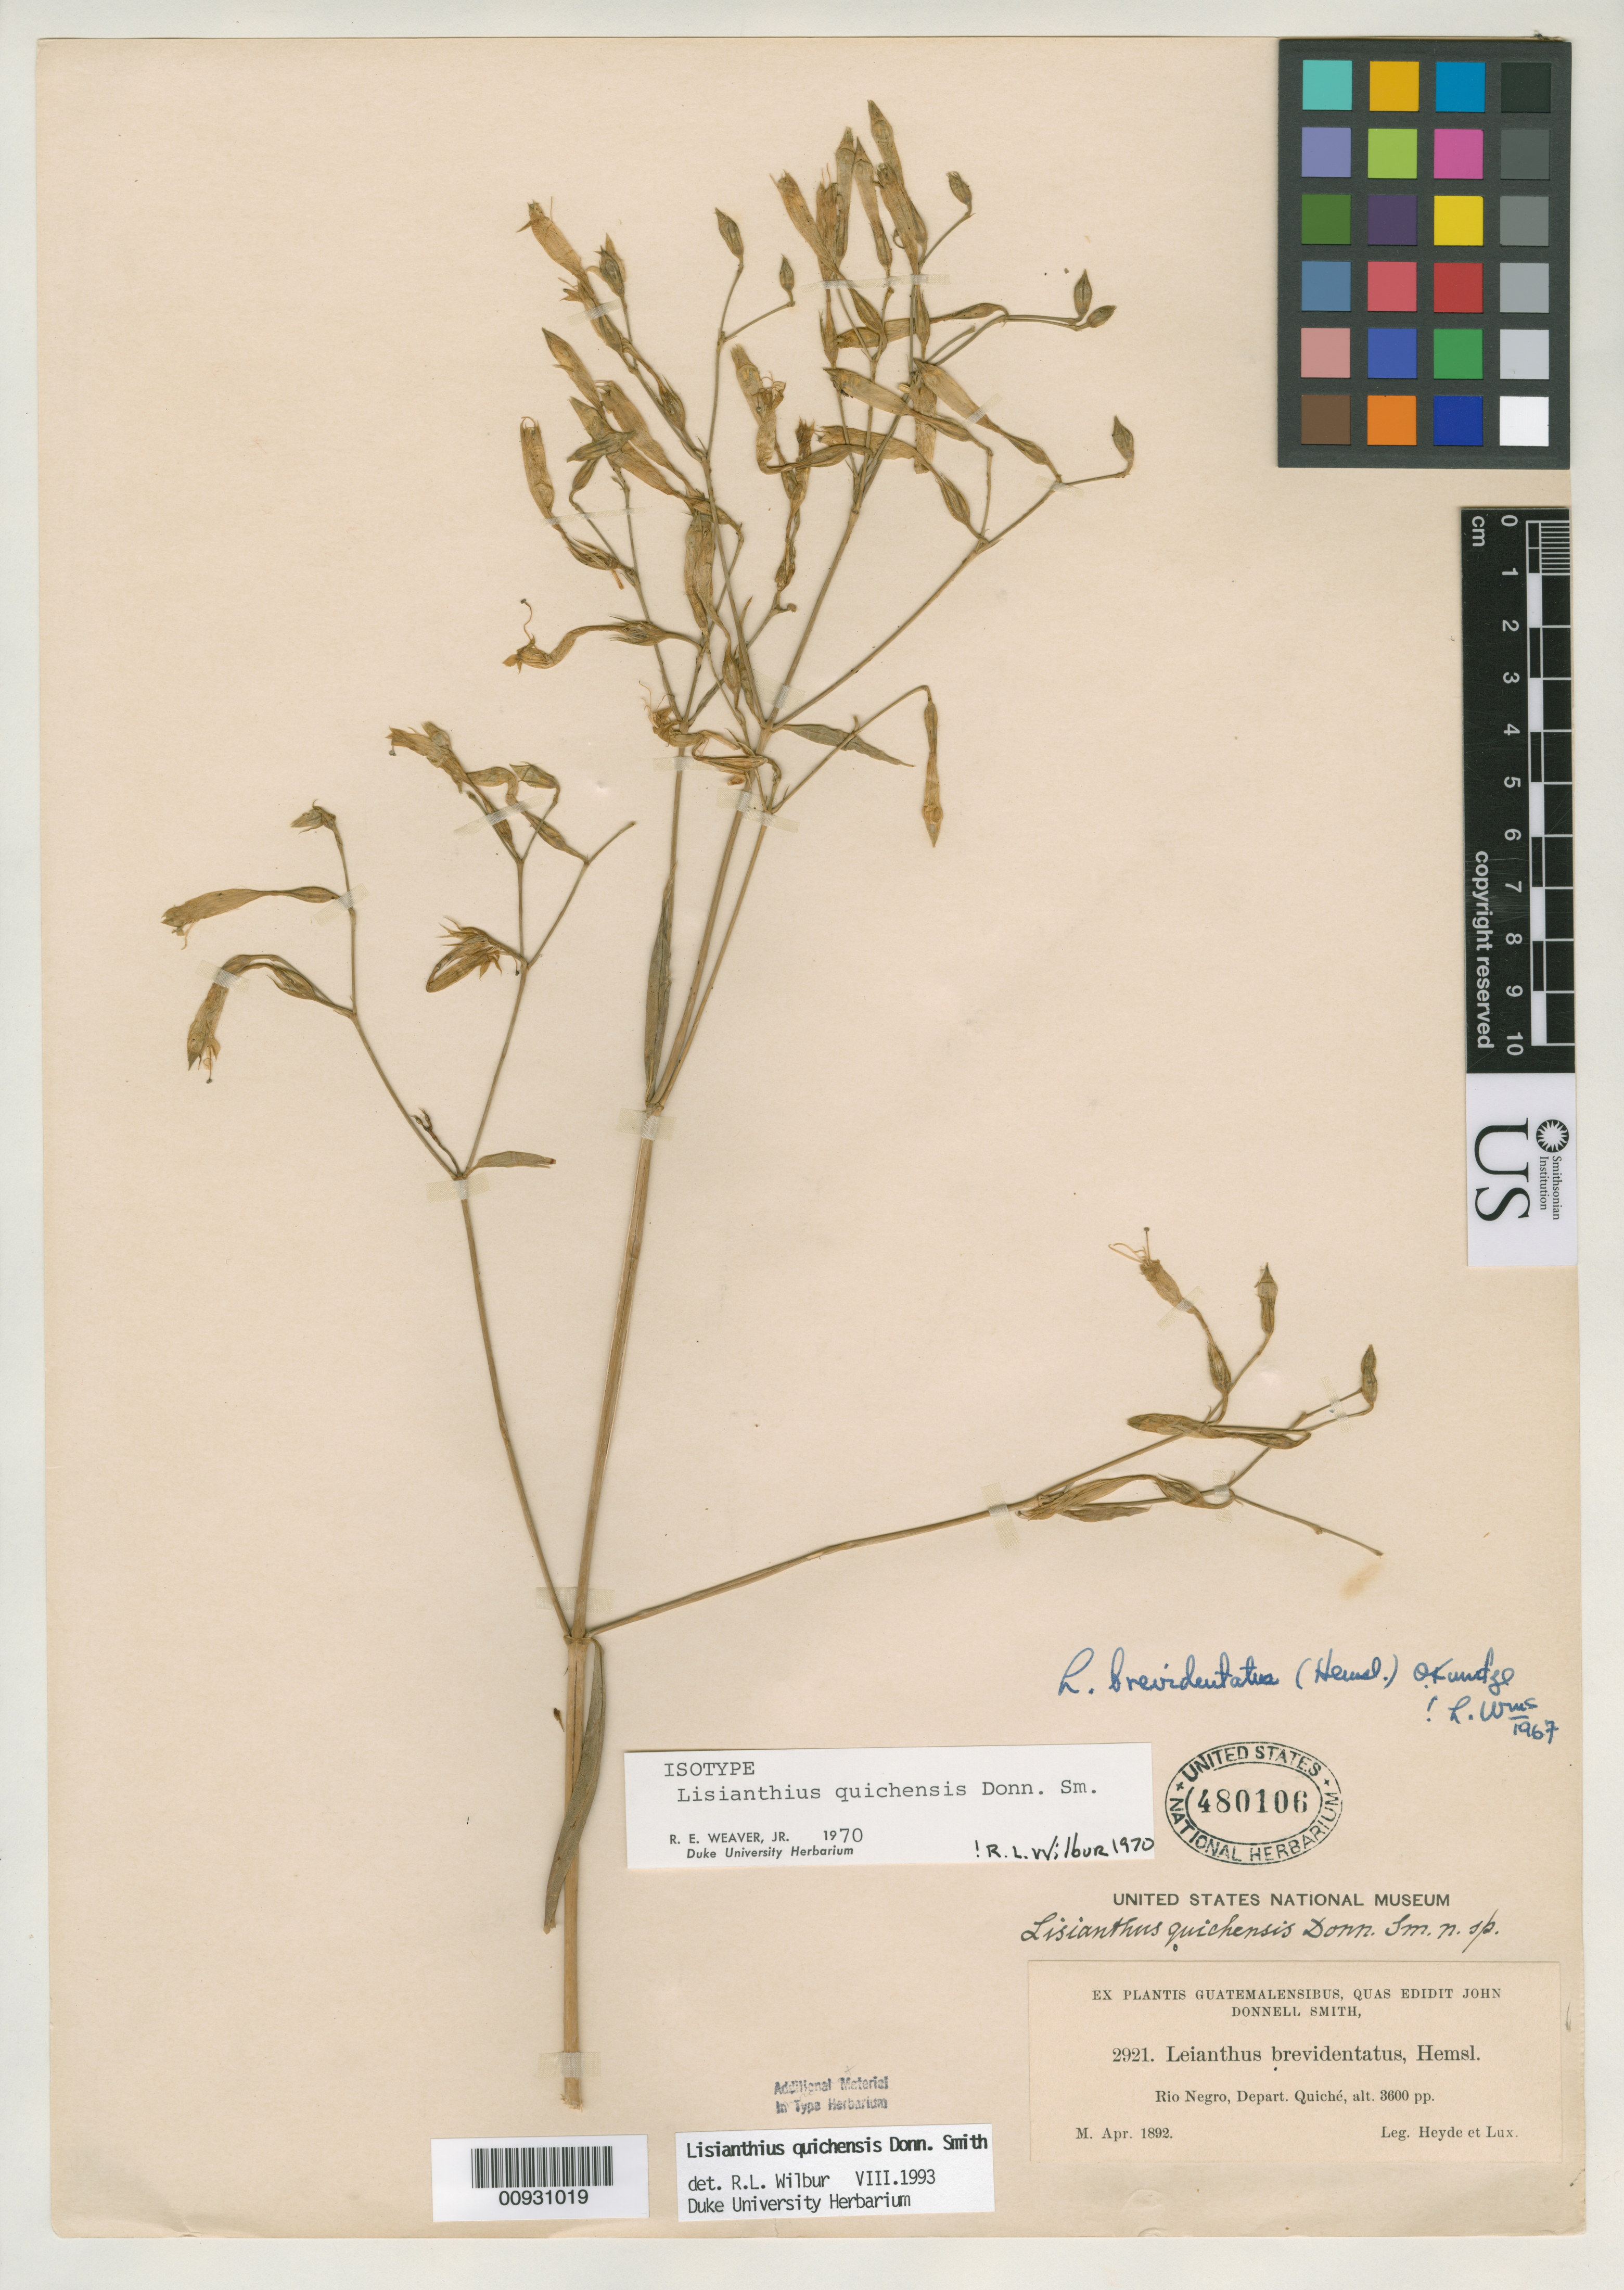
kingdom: Plantae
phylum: Tracheophyta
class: Magnoliopsida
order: Gentianales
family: Gentianaceae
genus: Lisianthius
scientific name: Lisianthius quichensis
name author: Donn. Sm.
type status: Isotype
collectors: E. T. Heyde & E. Lux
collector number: J.D.S. 2921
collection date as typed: Apr 1892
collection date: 1892-04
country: Guatemala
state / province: El Quiché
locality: Rio Negro.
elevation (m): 1100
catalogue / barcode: US 480106